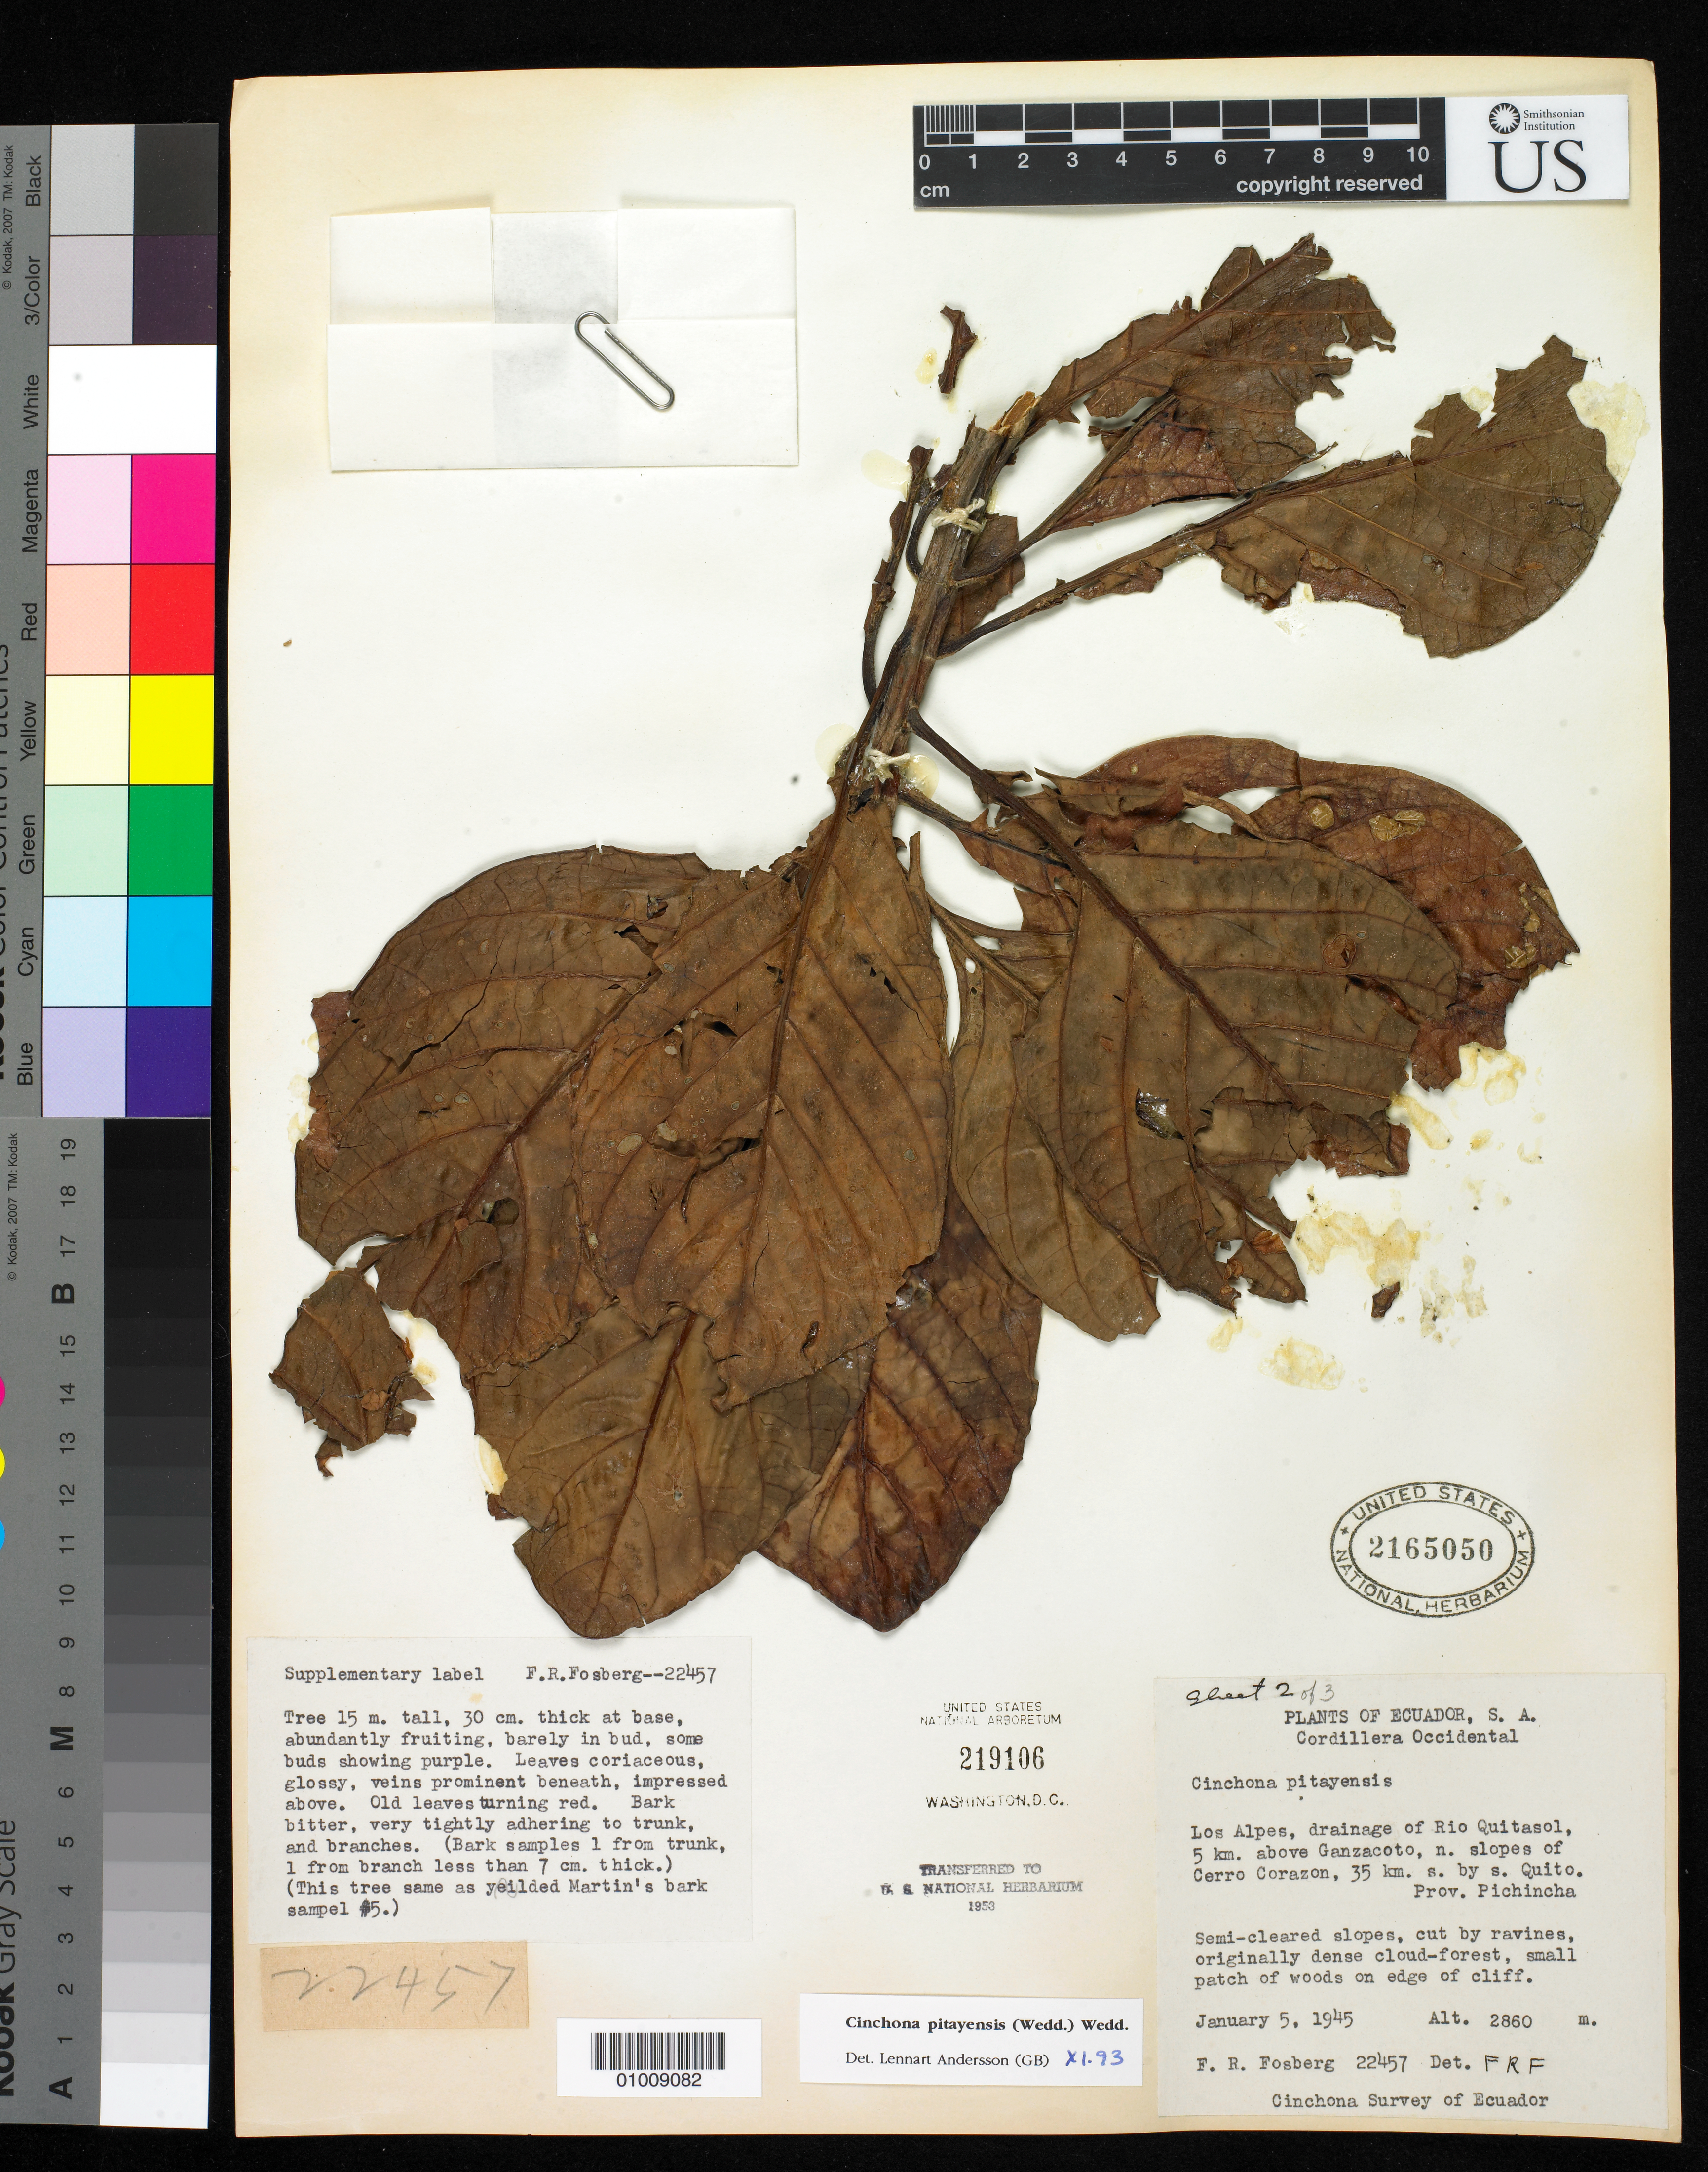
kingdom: Plantae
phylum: Tracheophyta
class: Magnoliopsida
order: Gentianales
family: Rubiaceae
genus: Cinchona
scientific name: Cinchona pitayensis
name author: Wedd.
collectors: F. R. Fosberg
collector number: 22457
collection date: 1945-01-05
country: Ecuador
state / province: Pichincha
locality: Los Alpes, drainage of Rio Quitasol, Above Ganzacoto, N slopes of Cerro Corazon, S of Quto.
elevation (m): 2860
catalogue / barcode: US 2165050